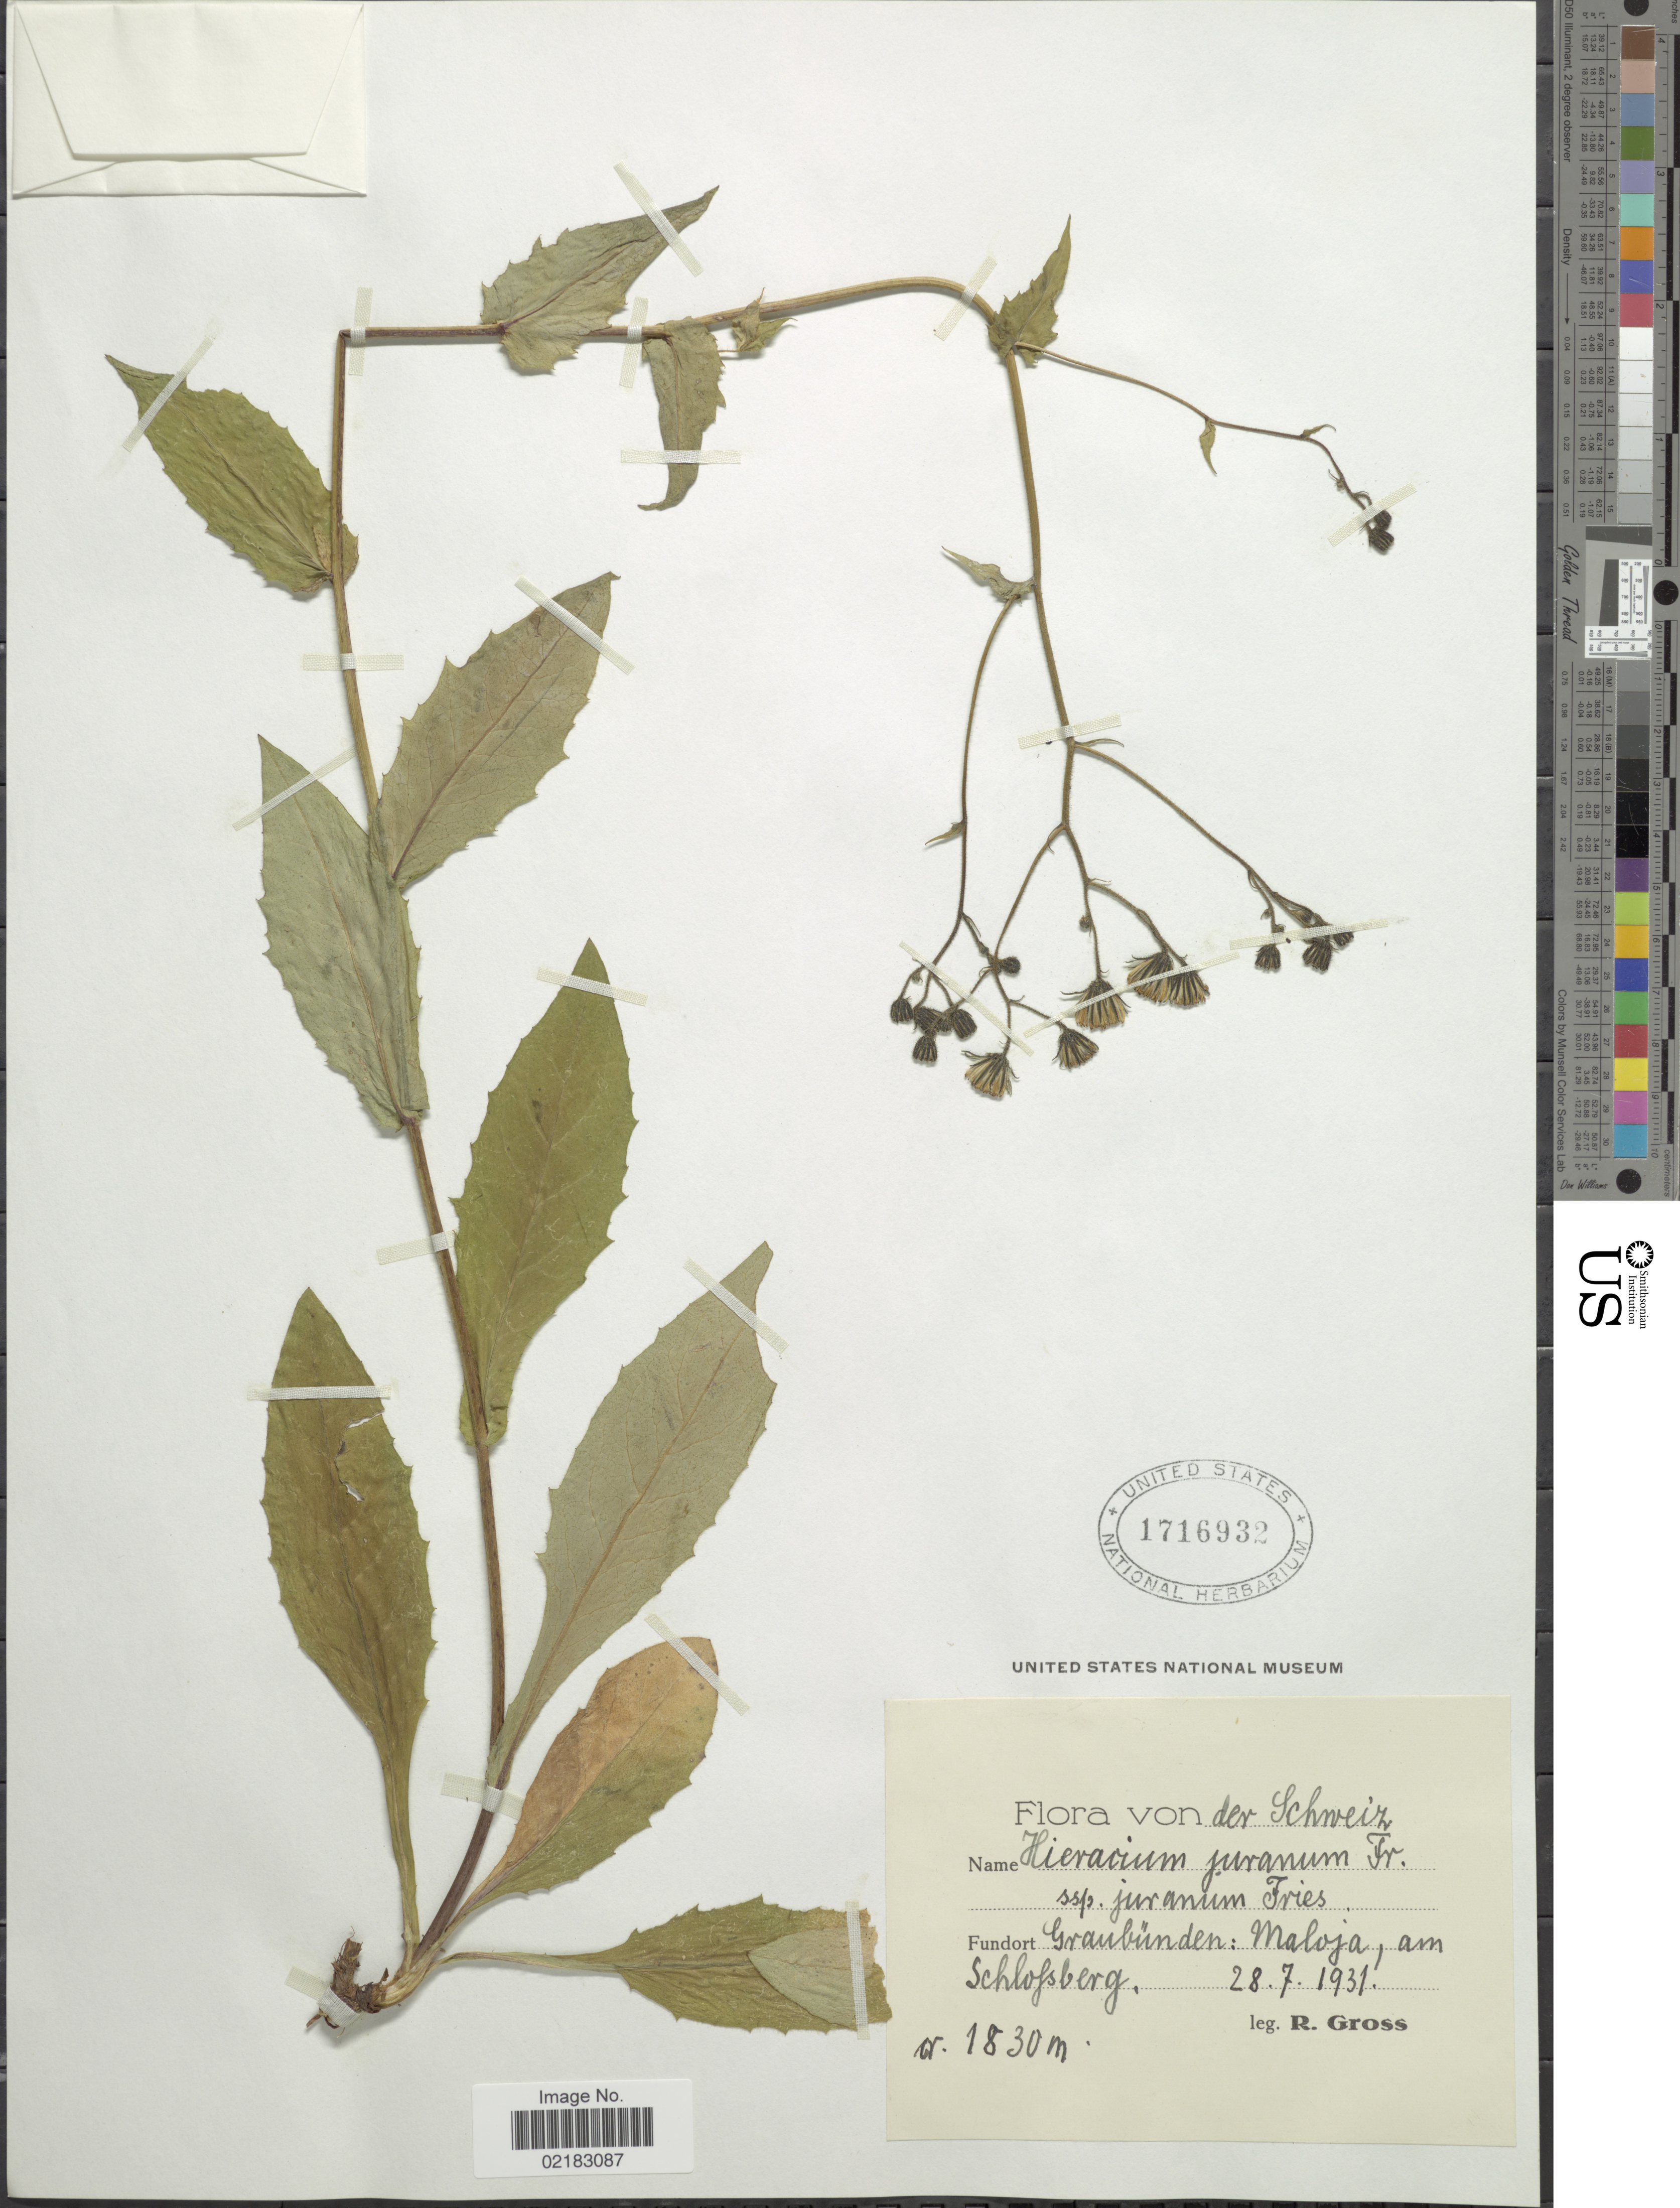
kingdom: Plantae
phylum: Tracheophyta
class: Magnoliopsida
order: Asterales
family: Asteraceae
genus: Hieracium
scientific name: Hieracium jurassicum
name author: Griseb.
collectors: R. Gross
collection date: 1931-07-28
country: Switzerland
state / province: Graubunden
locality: Der Schweiz Graubunden: Maloja, am Schlofsberg.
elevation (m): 1830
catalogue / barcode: US 1716932